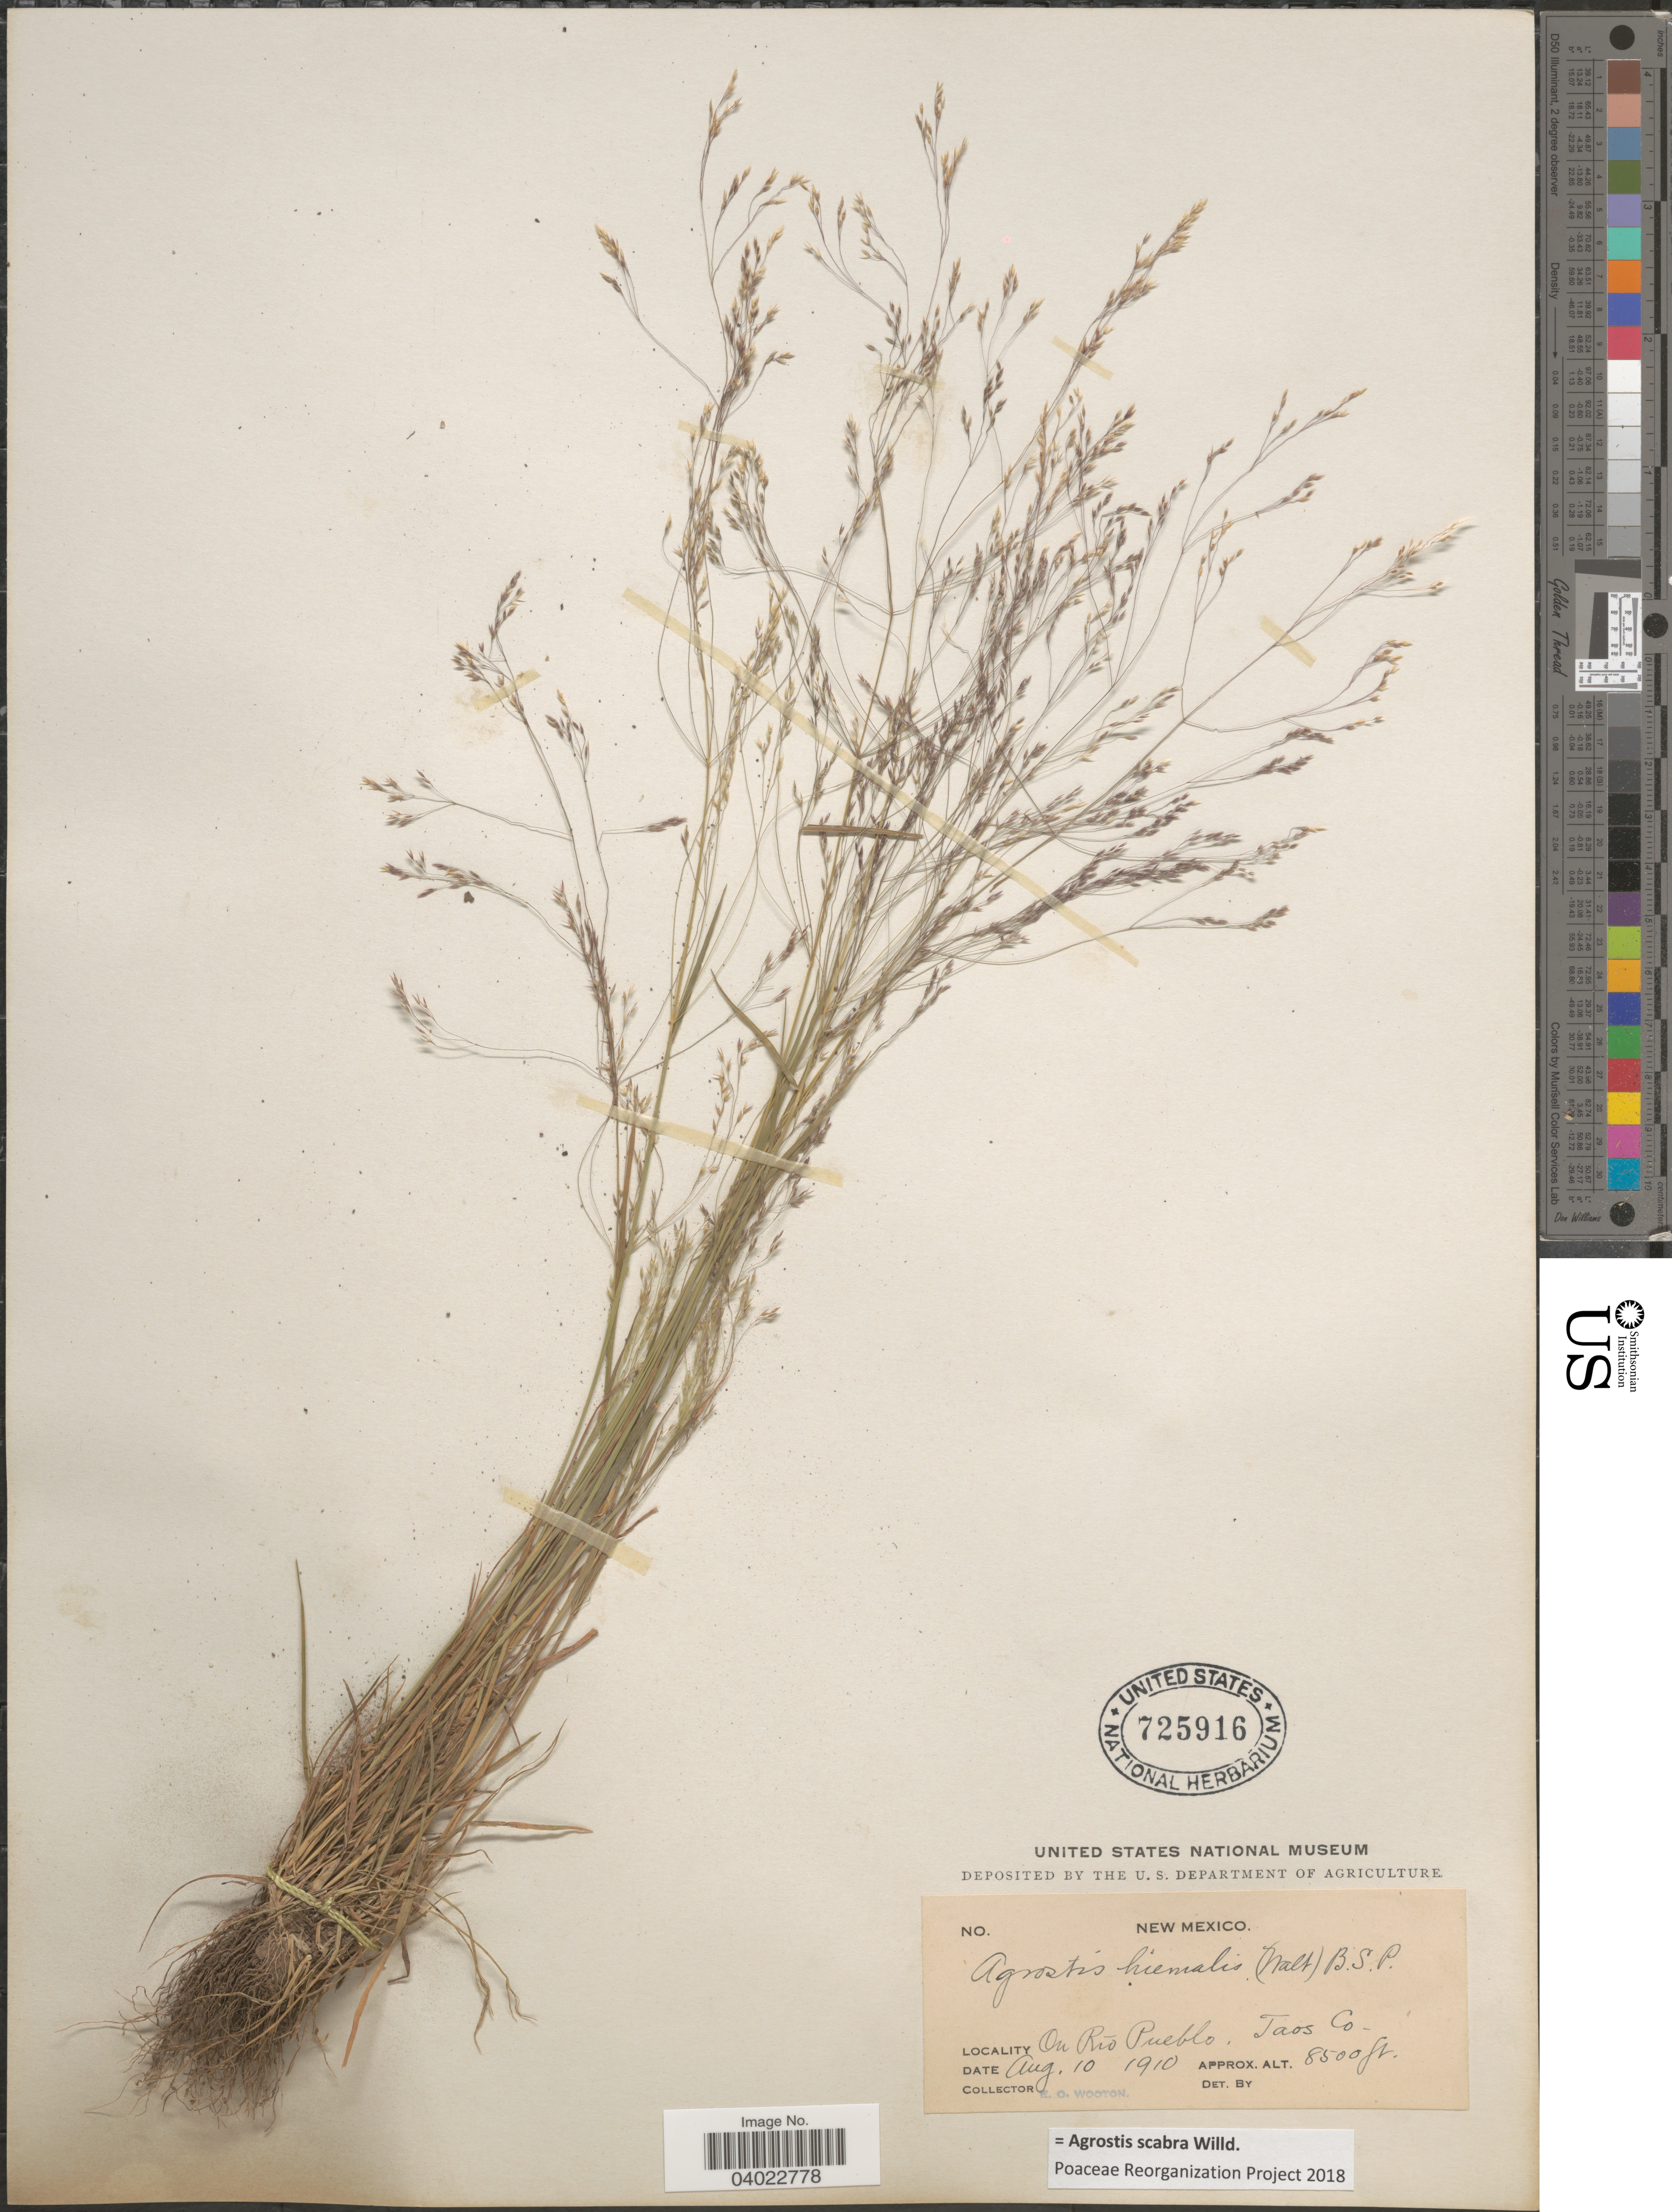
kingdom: Plantae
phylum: Tracheophyta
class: Liliopsida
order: Poales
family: Poaceae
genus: Agrostis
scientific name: Agrostis scabra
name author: Willd.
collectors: E. O. Wooton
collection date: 1910-08-10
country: United States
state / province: New Mexico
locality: On Rio Pueblo. Taos Co.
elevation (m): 2591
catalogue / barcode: US 725916